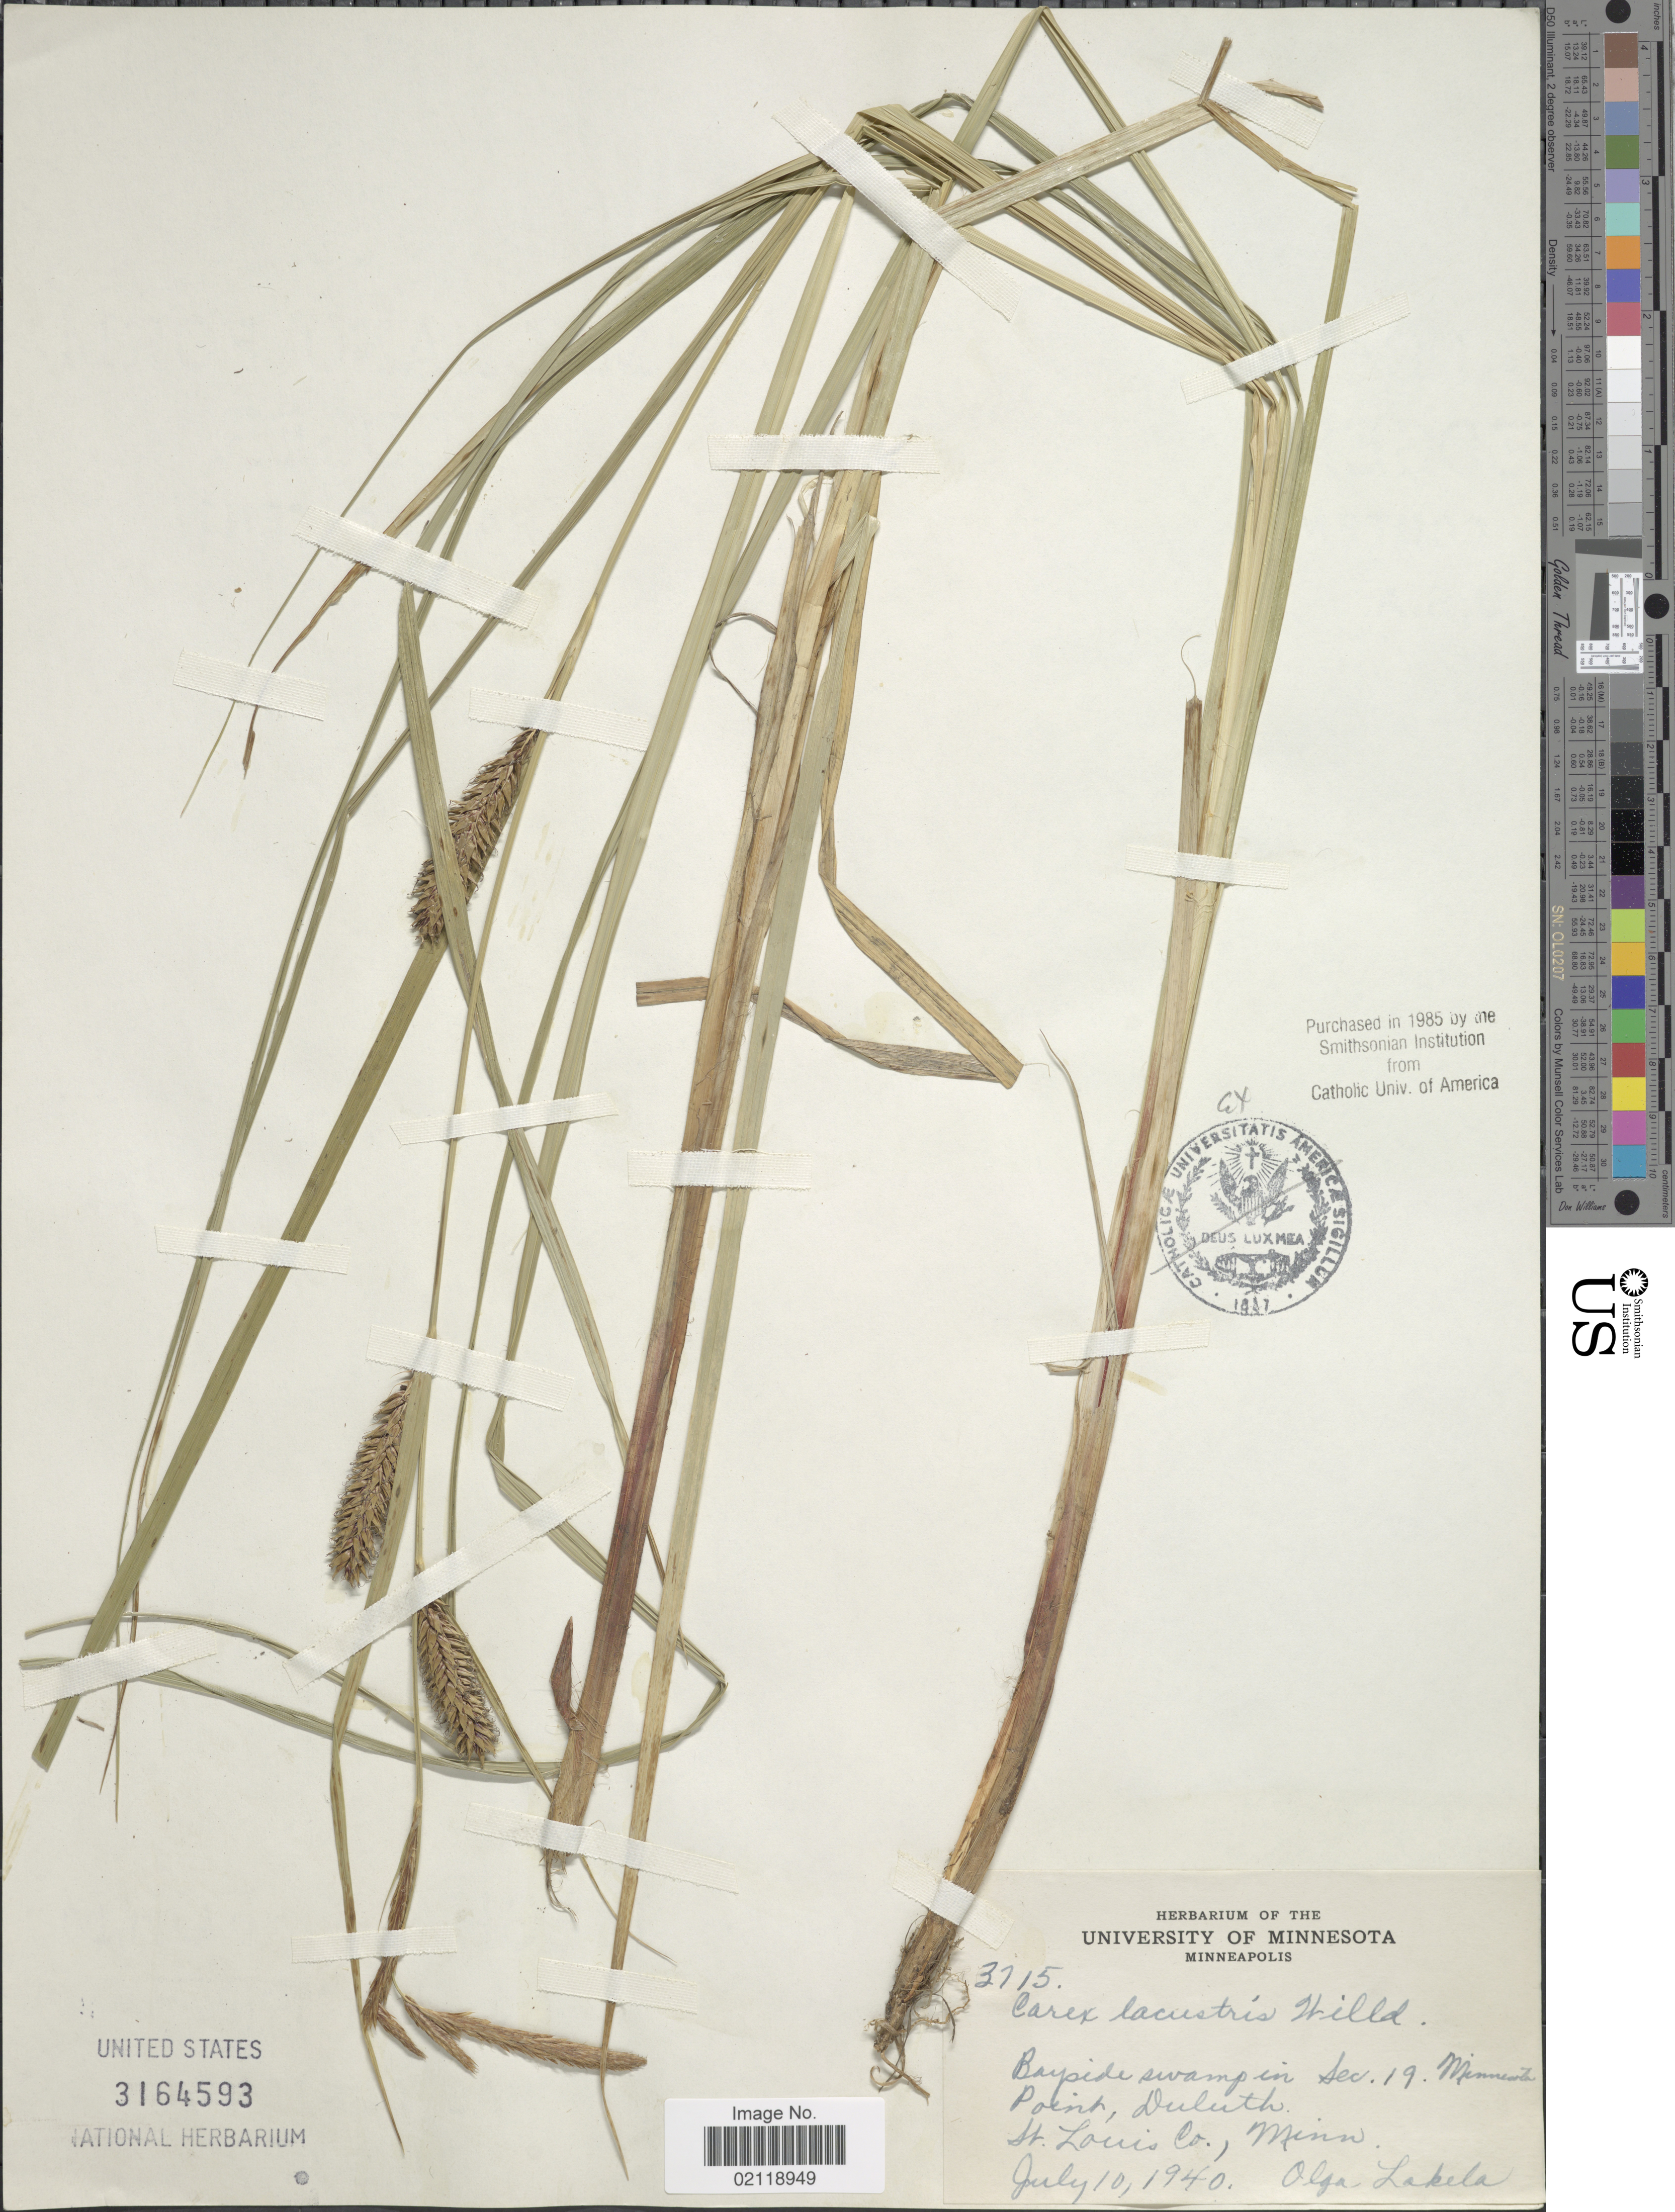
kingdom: Plantae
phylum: Tracheophyta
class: Liliopsida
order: Poales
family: Cyperaceae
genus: Carex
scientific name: Carex lacustris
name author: Willd.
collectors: O. K. Lakela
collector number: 3715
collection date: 1940-07-10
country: United States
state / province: Minnesota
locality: Bayside swamp in sec. 19, Minnesota Point, Duluth, St. Louis Co.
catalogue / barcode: US 3164593